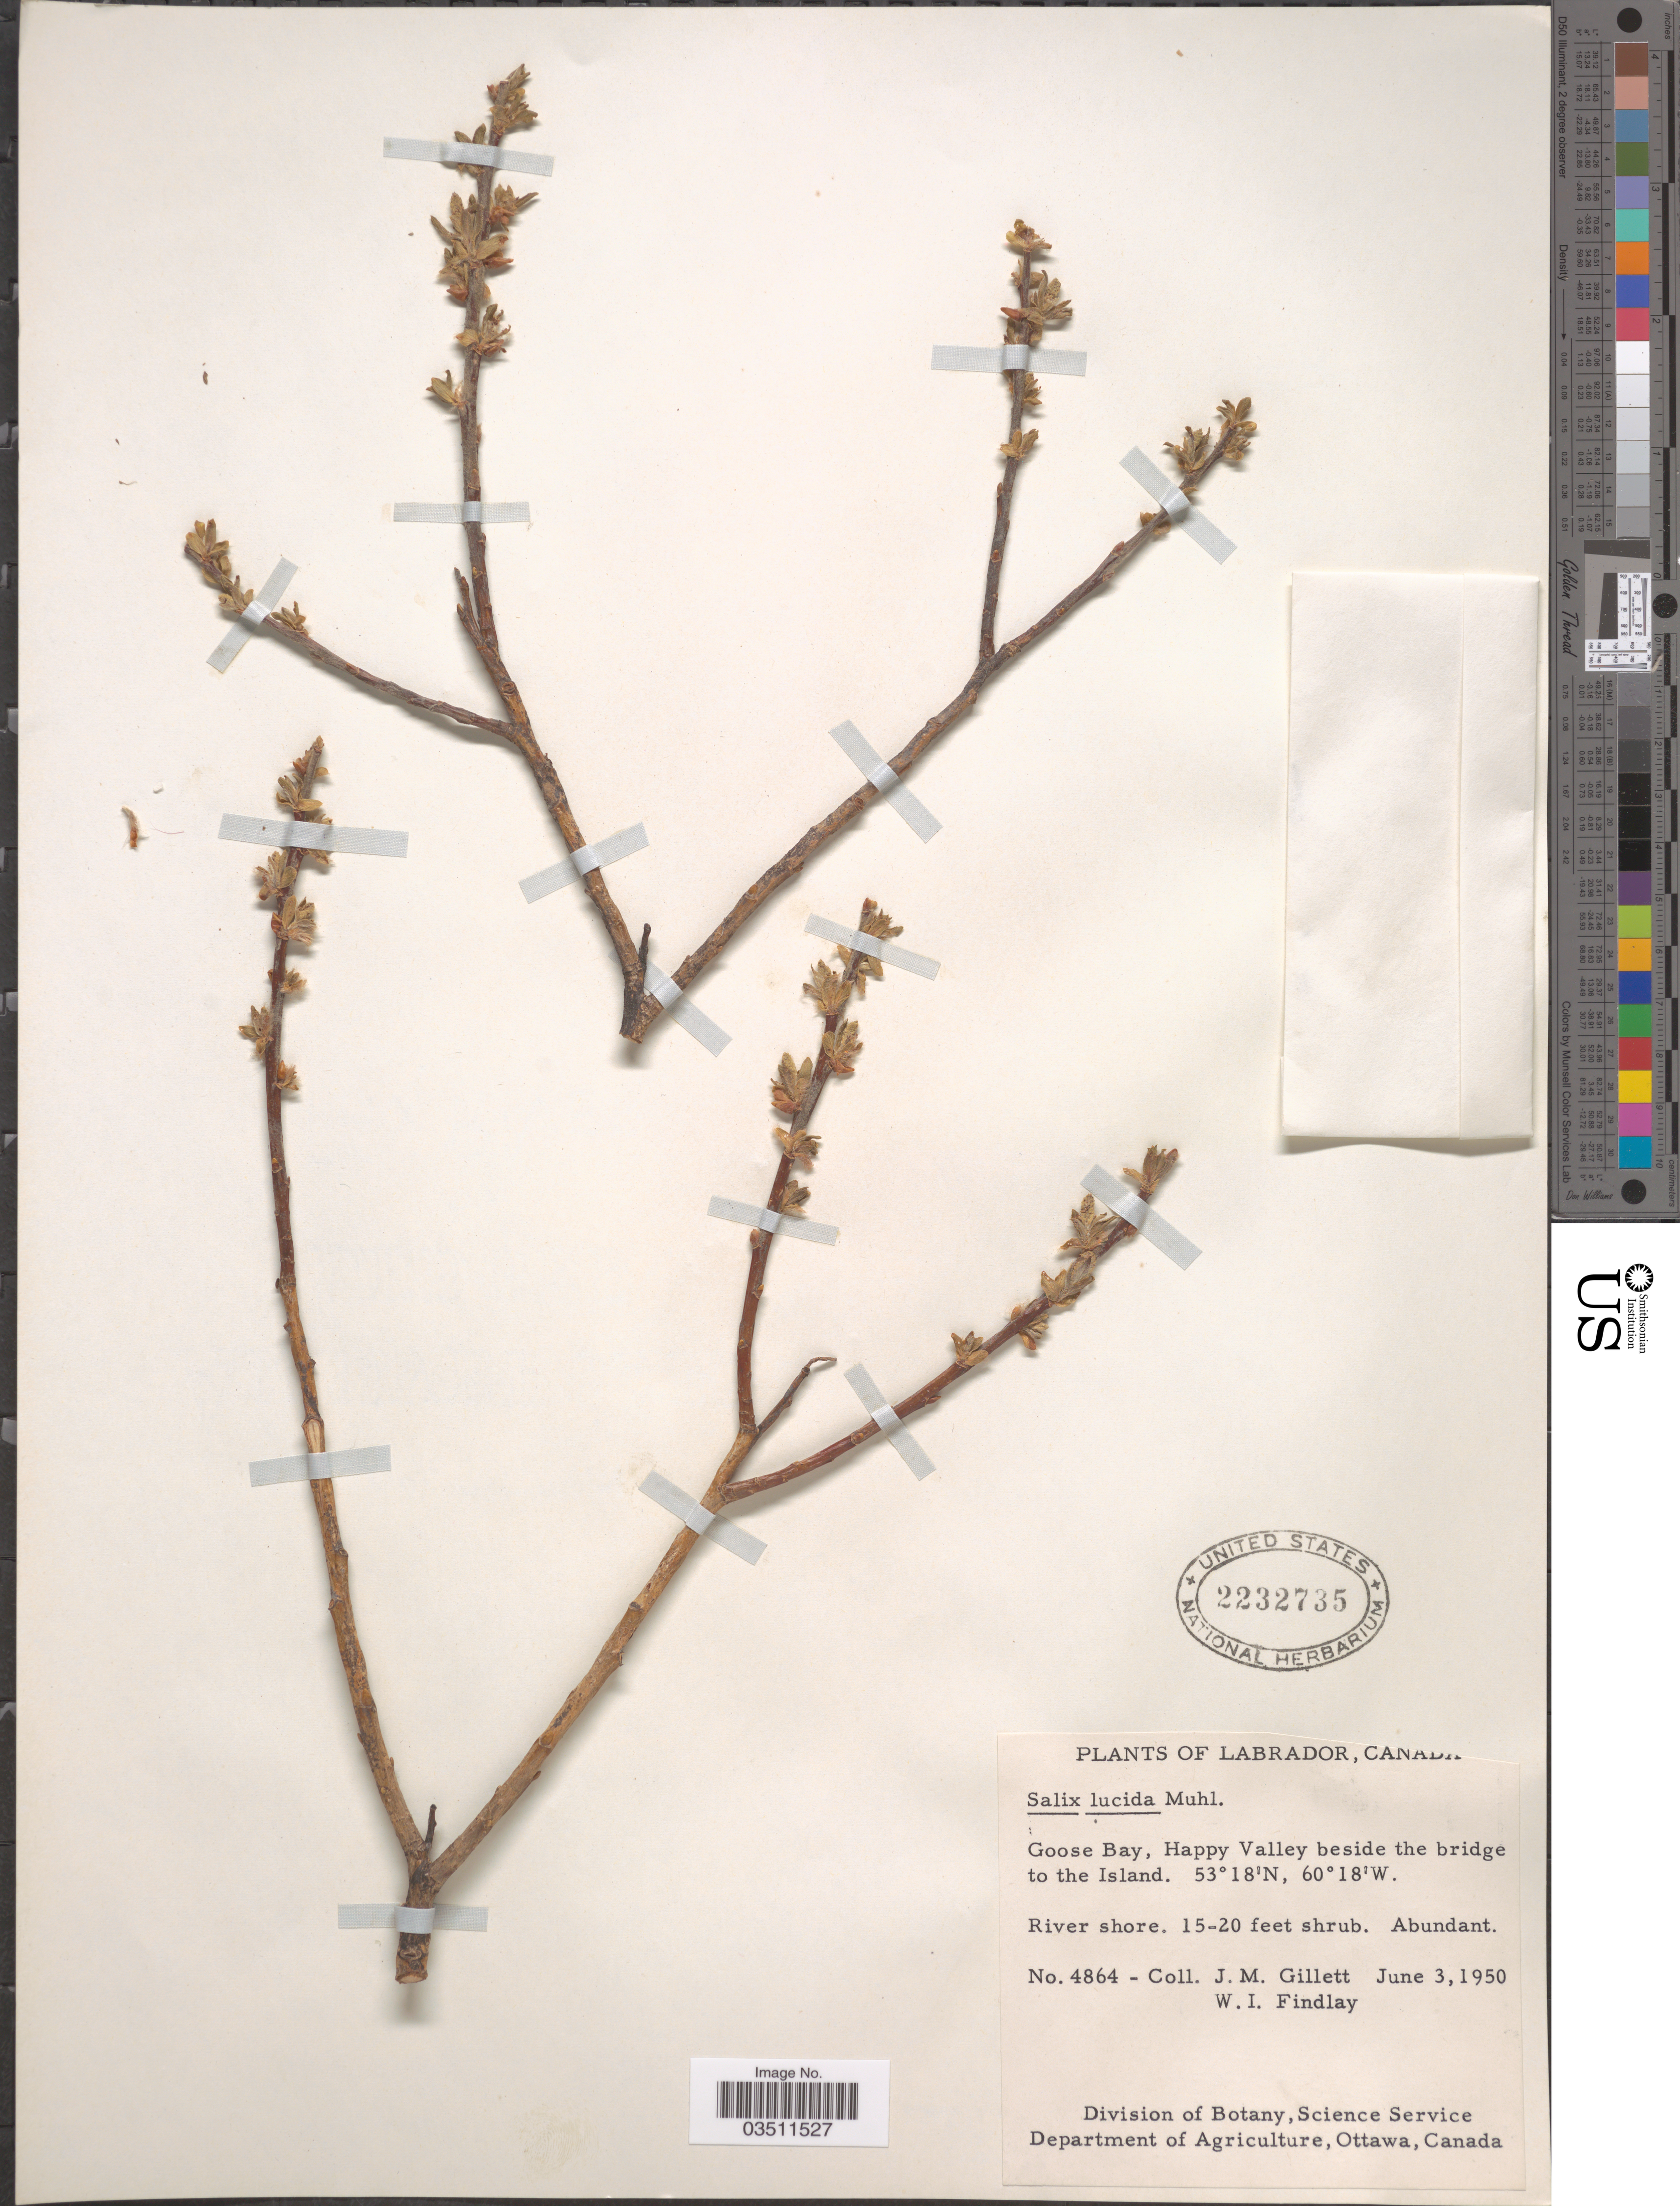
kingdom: Plantae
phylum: Tracheophyta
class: Magnoliopsida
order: Malpighiales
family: Salicaceae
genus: Salix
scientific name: Salix lucida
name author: Muhl.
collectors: J. M. Gillett & W. Findlay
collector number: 4864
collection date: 1950-06-03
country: Canada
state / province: Newfoundland and Labrador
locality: Labrador. Goose Bay, Happy Valley beside the bridge to the Island.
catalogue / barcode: US 2232735